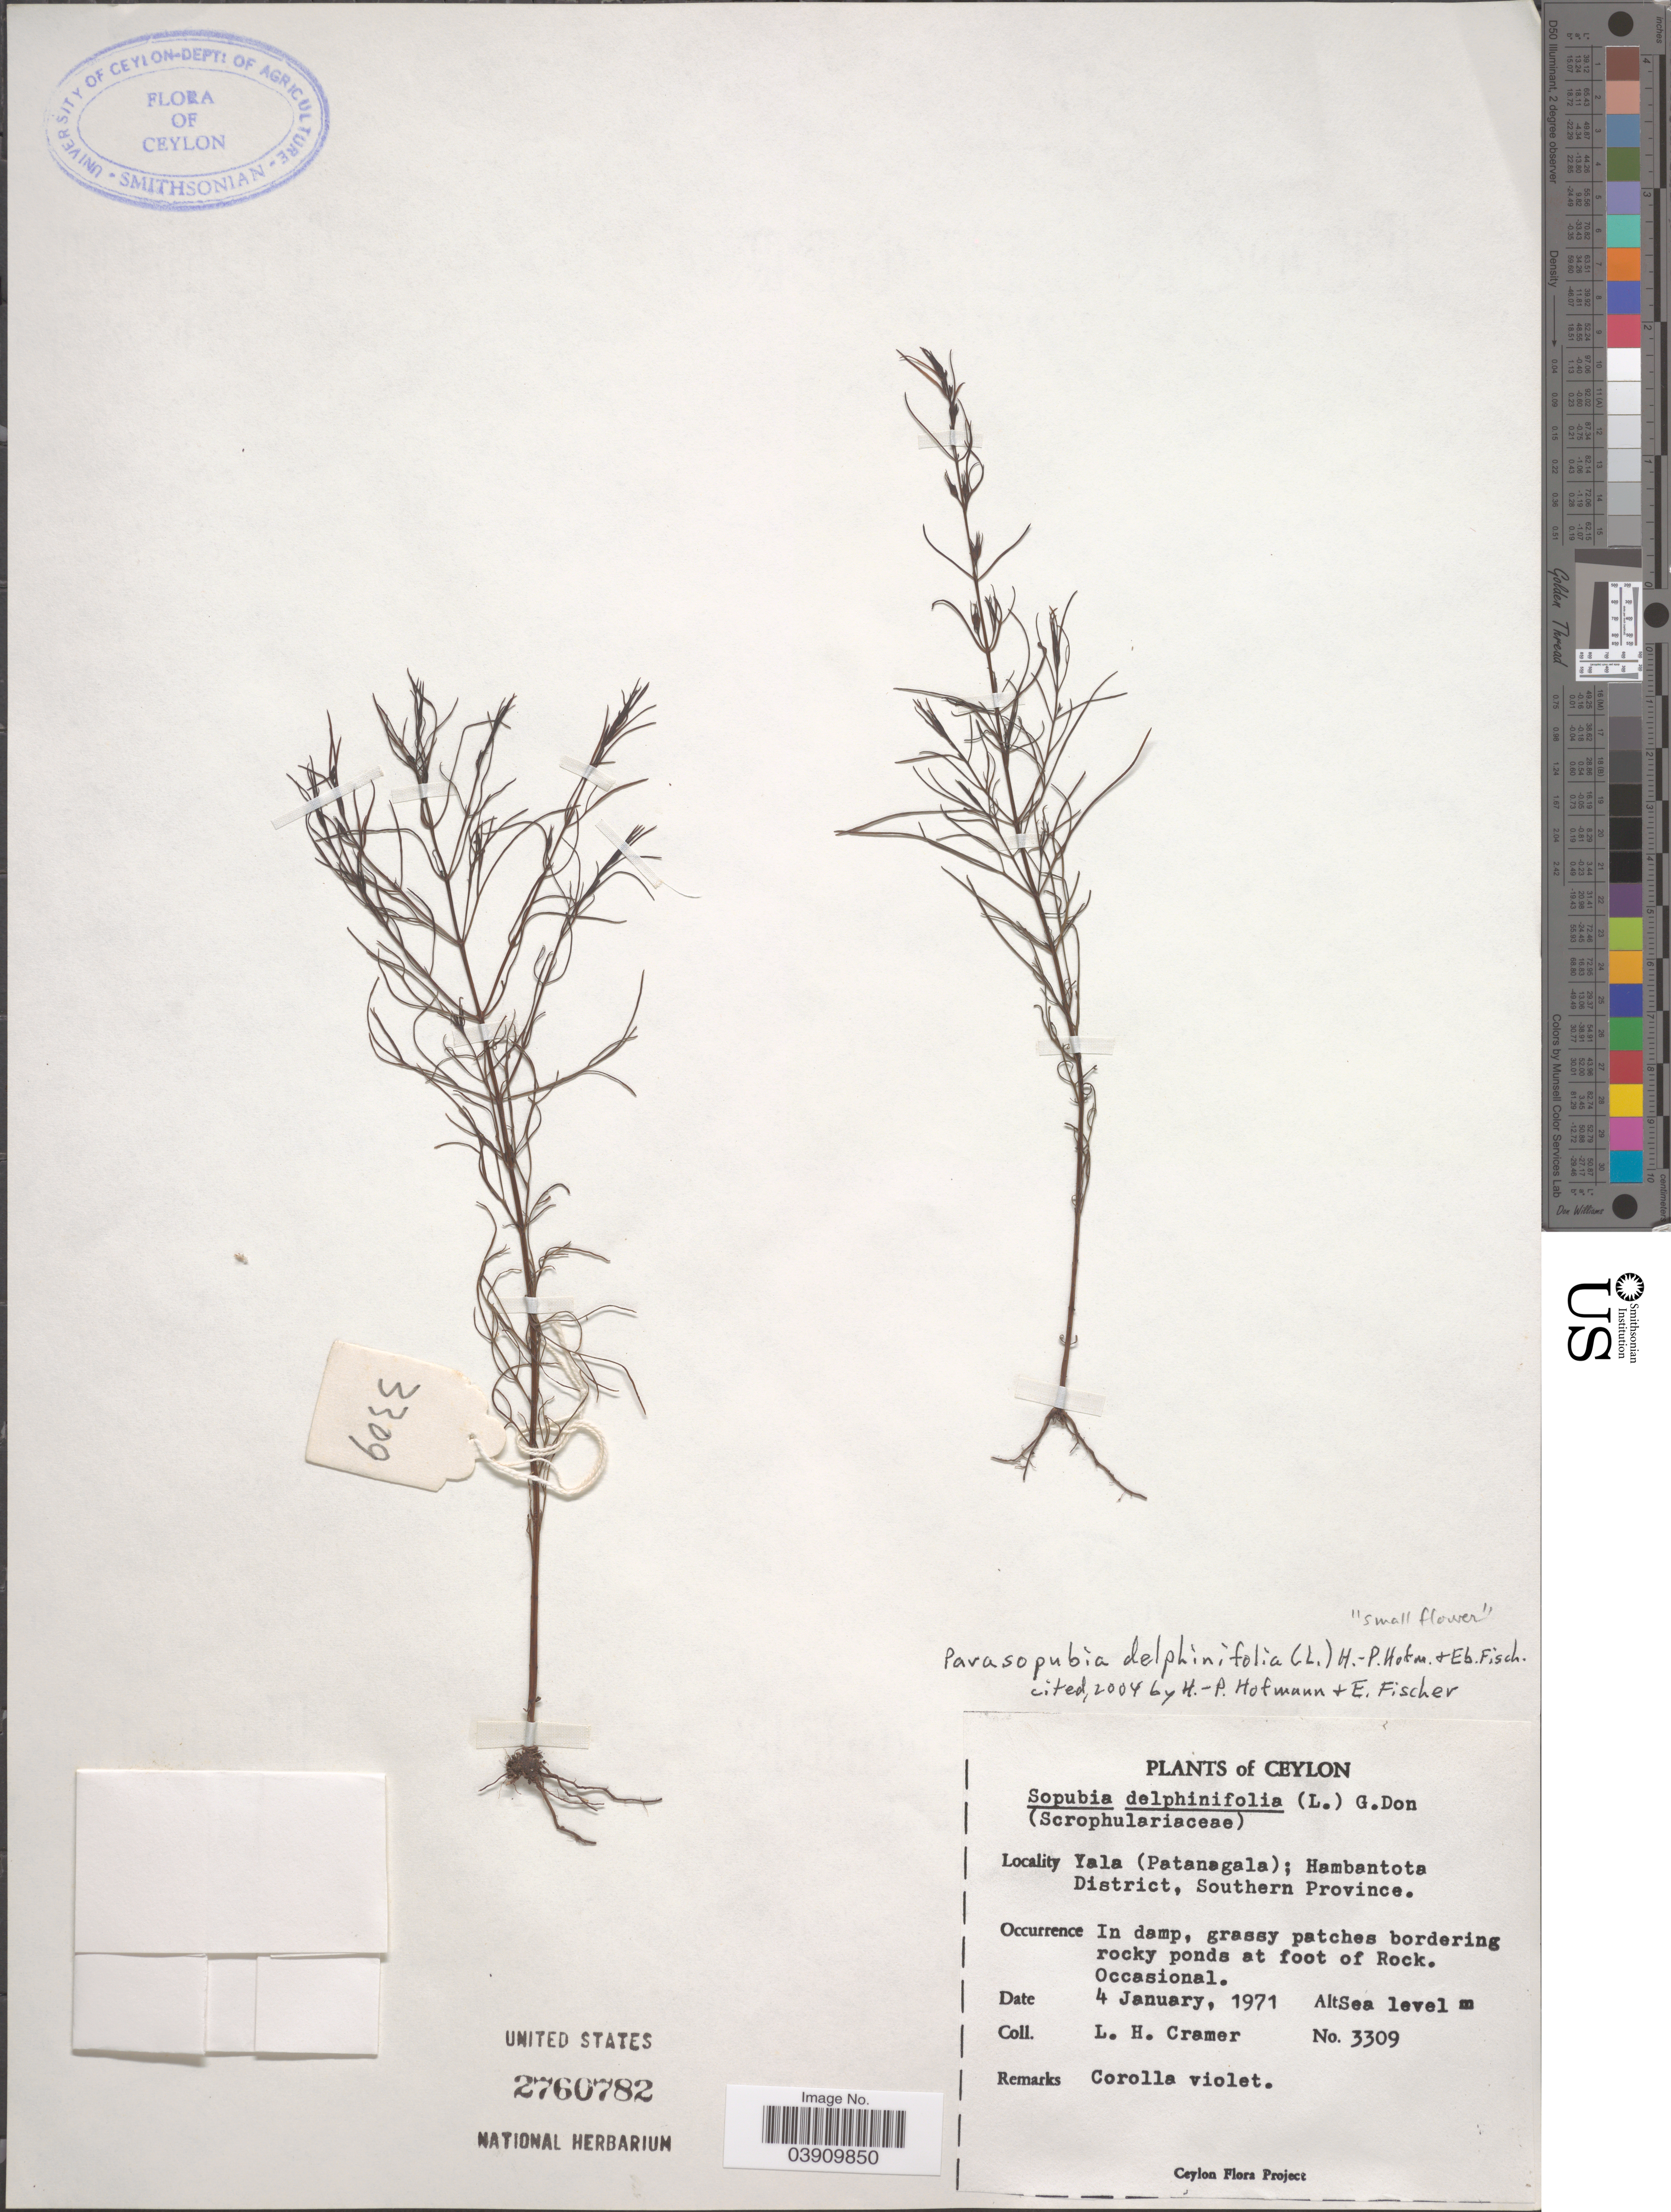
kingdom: Plantae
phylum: Tracheophyta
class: Magnoliopsida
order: Lamiales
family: Orobanchaceae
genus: Sopubia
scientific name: Sopubia delphinifolia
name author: G. Don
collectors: L. H. Cramer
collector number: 3309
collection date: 1971-01-04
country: Sri Lanka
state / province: Southern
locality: Ceylon. Yala (Patanagala); Hambantota District. In damp, grassy patches bordering rocky ponds at foot of Rock. Occasional.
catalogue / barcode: US 2760782